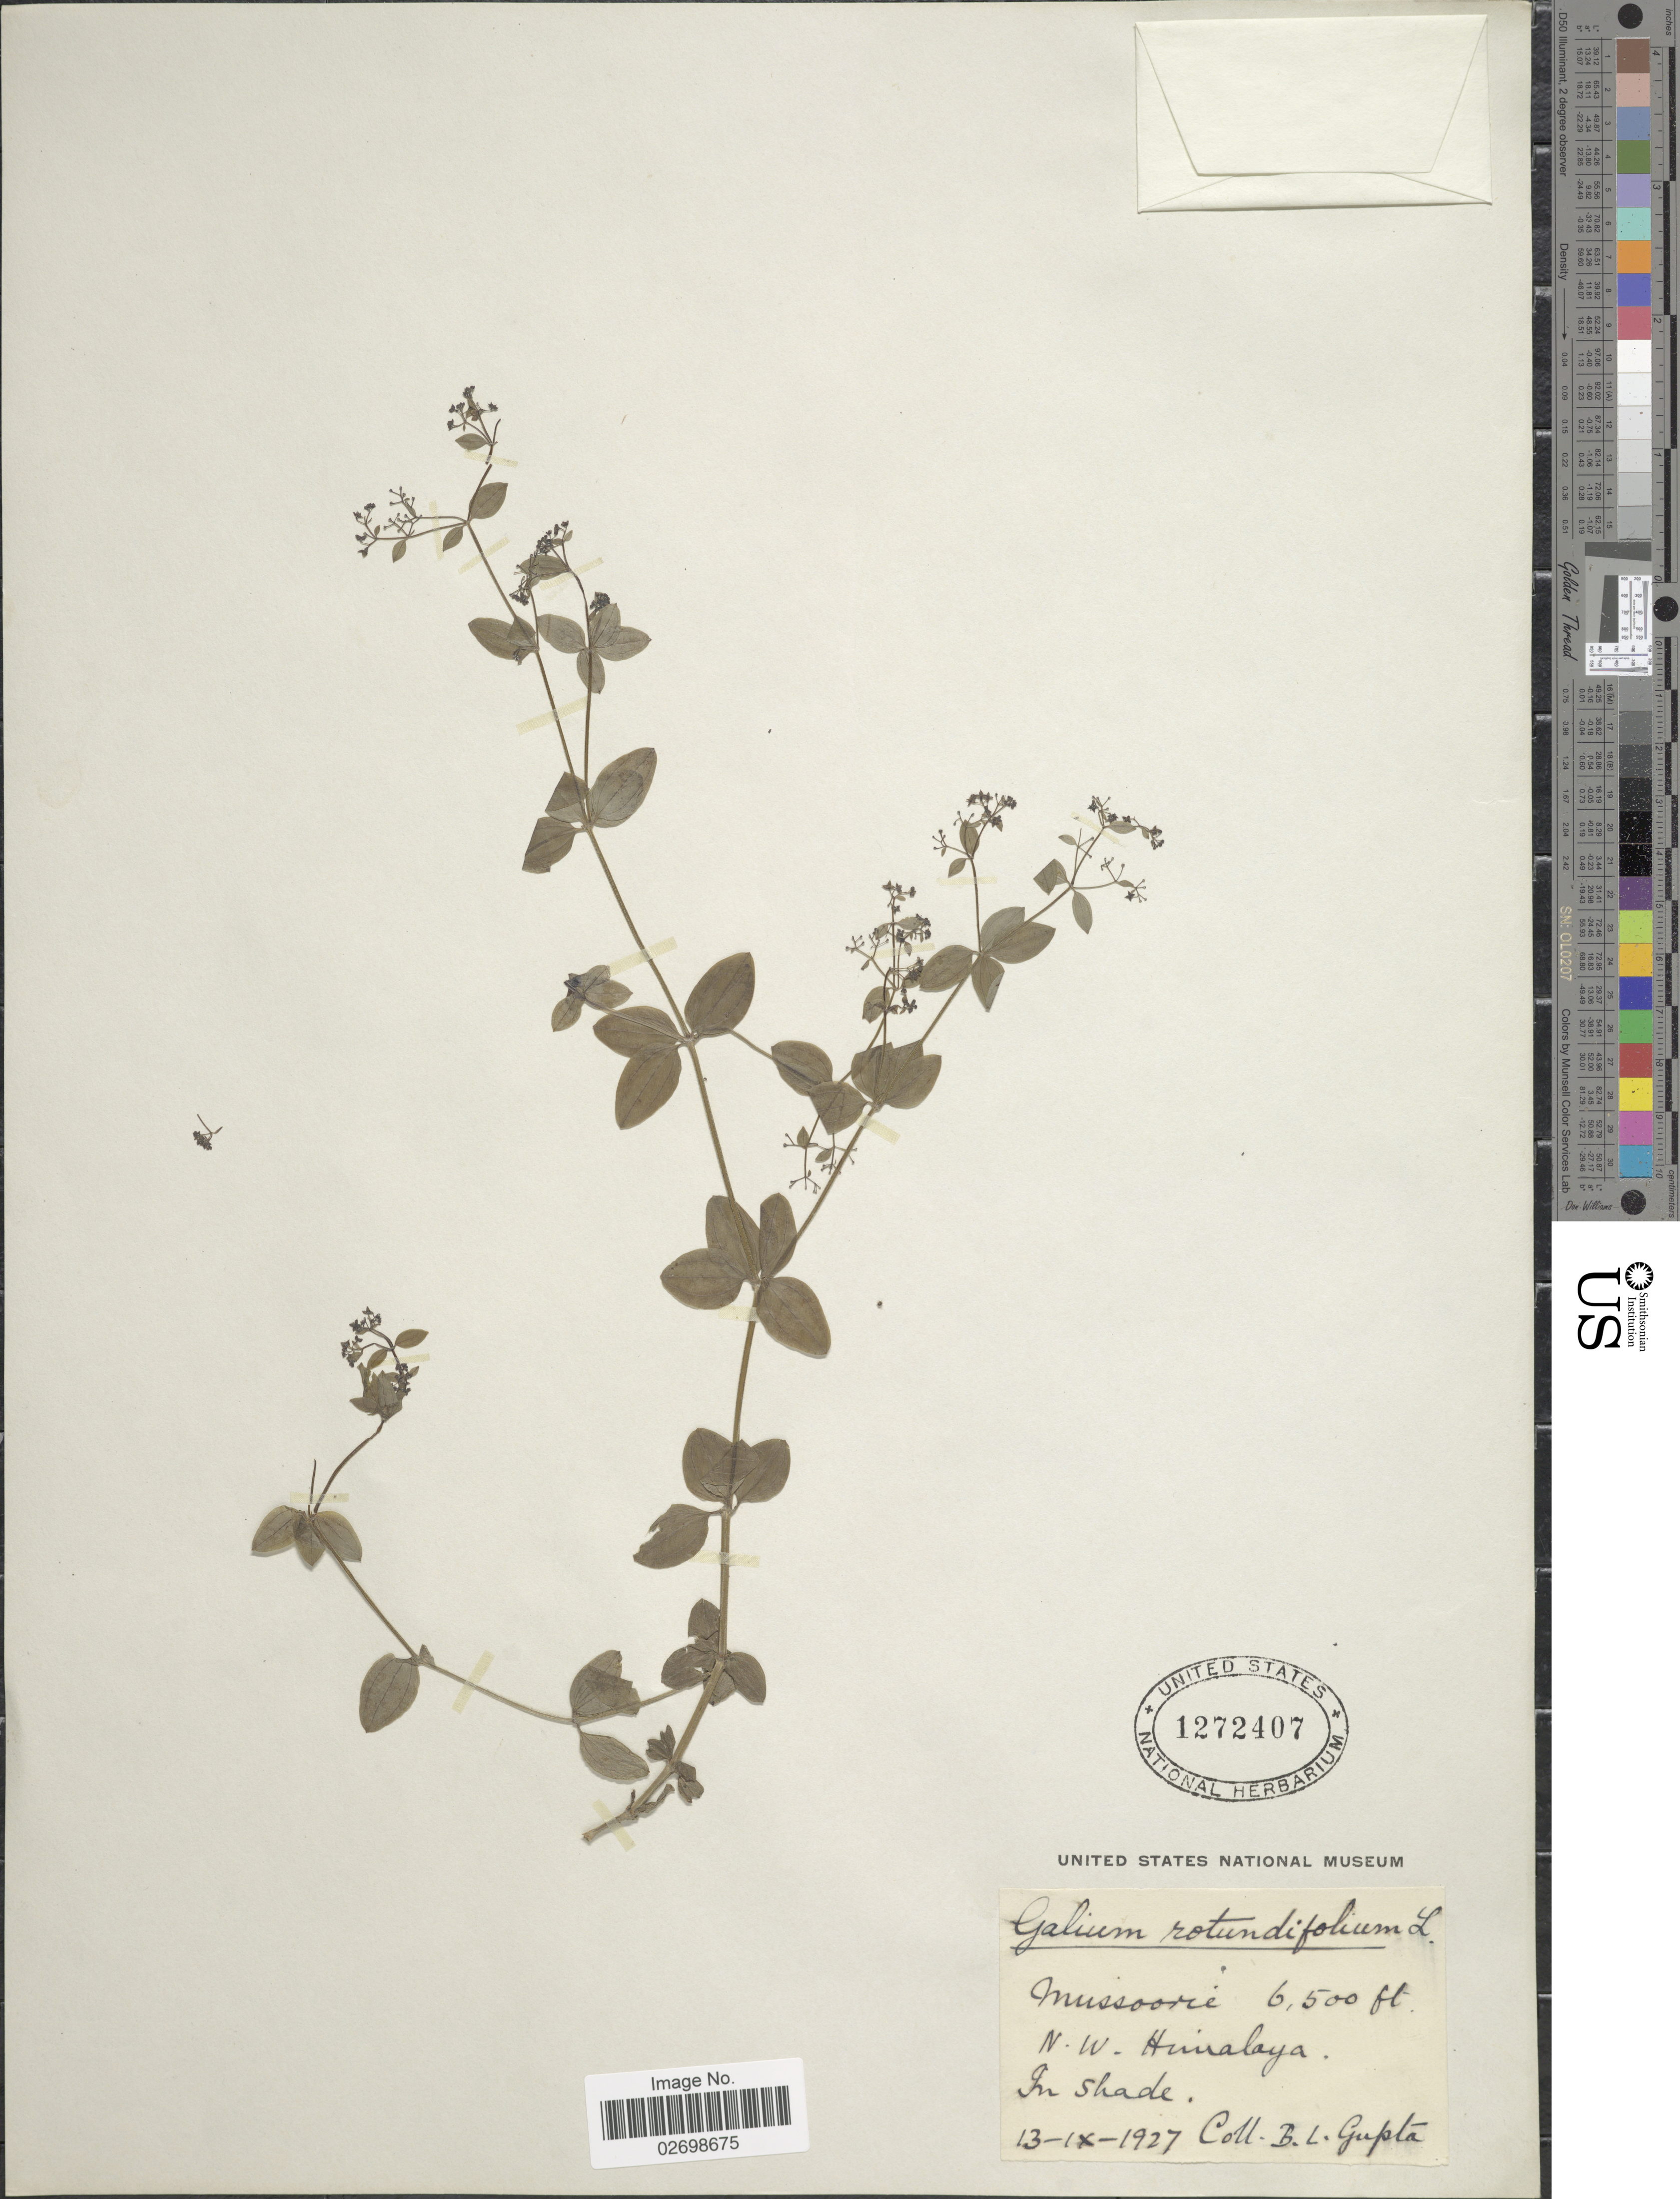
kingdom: Plantae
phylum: Tracheophyta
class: Magnoliopsida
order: Gentianales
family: Rubiaceae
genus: Galium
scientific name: Galium rotundifolium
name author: L.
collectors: B. L. Gupta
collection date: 1927-09-13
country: India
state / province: Uttarakhand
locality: Mussoorie, N. W. Himalaya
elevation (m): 1981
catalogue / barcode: US 1272407